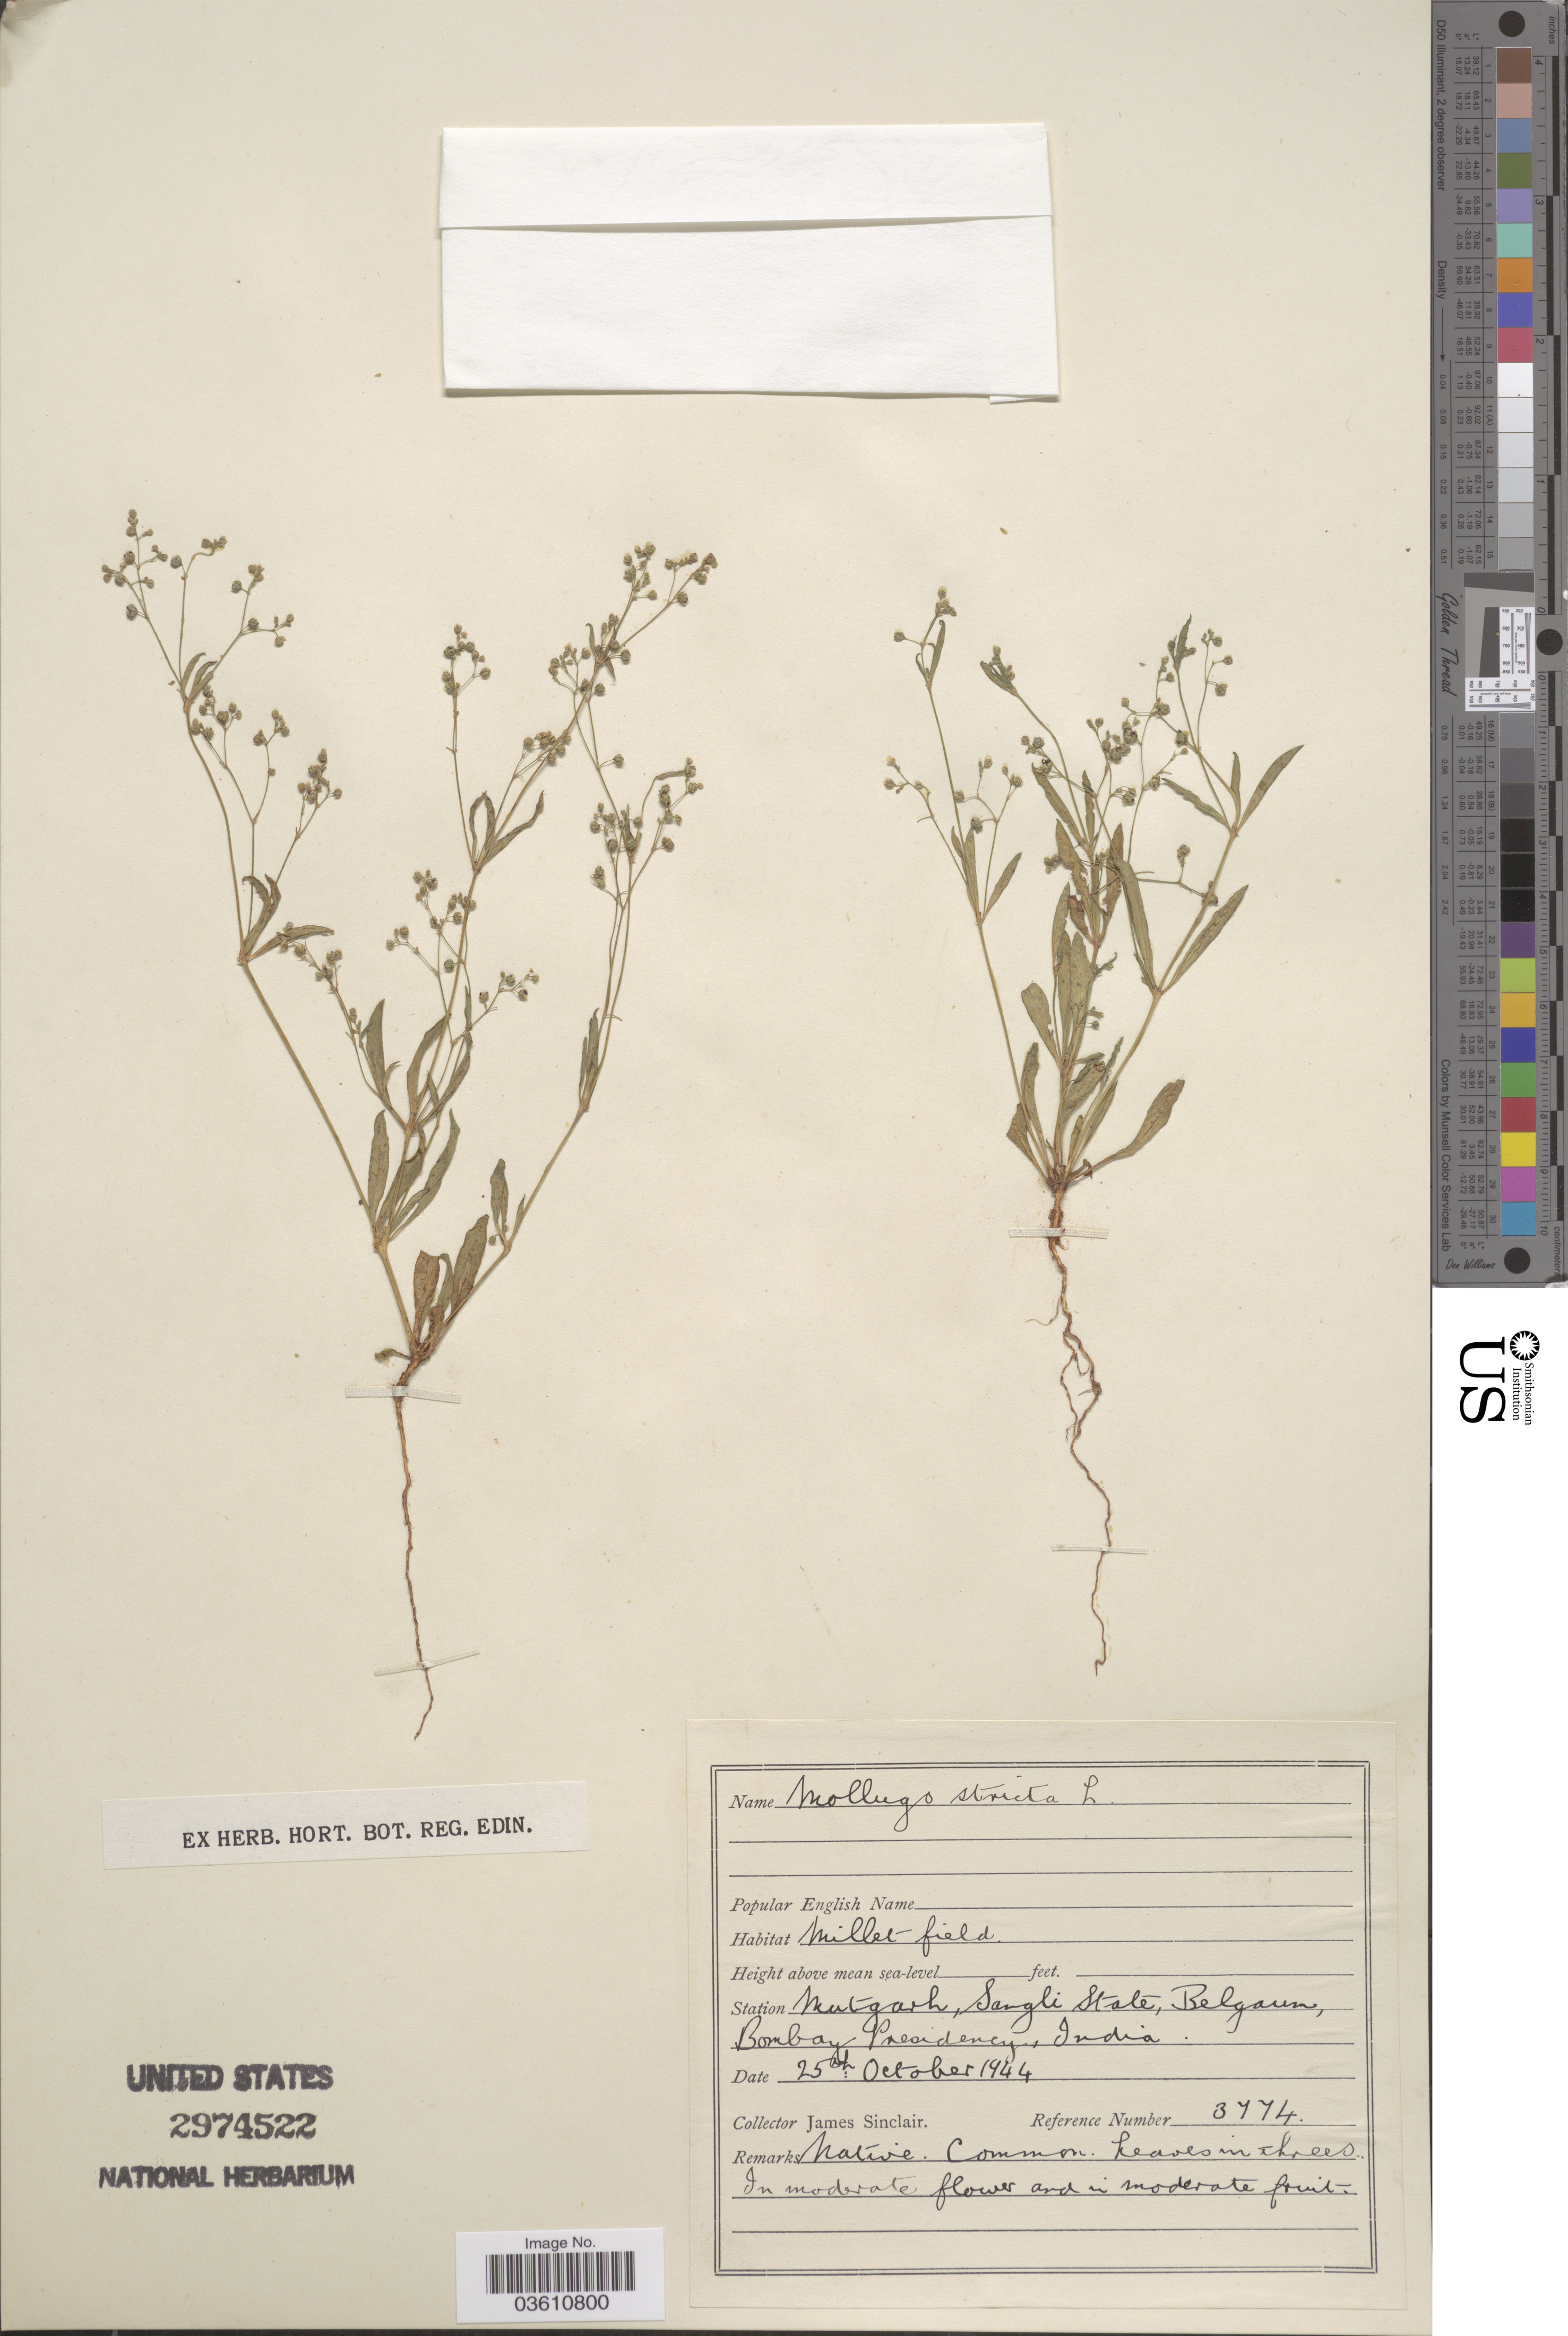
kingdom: Plantae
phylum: Tracheophyta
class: Magnoliopsida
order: Caryophyllales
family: Molluginaceae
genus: Trigastrotheca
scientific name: Trigastrotheca pentaphylla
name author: (L.) Thulin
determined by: Strong, Mark T., (BOT), Smithsonian Institution - National Museum of Natural History (UNITED STATES)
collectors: J. Sinclair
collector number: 3774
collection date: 1944-10-25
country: India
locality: Station Mutgarh, Sargli State, Belgaum, Bombay Presidency.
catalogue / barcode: US 2974522